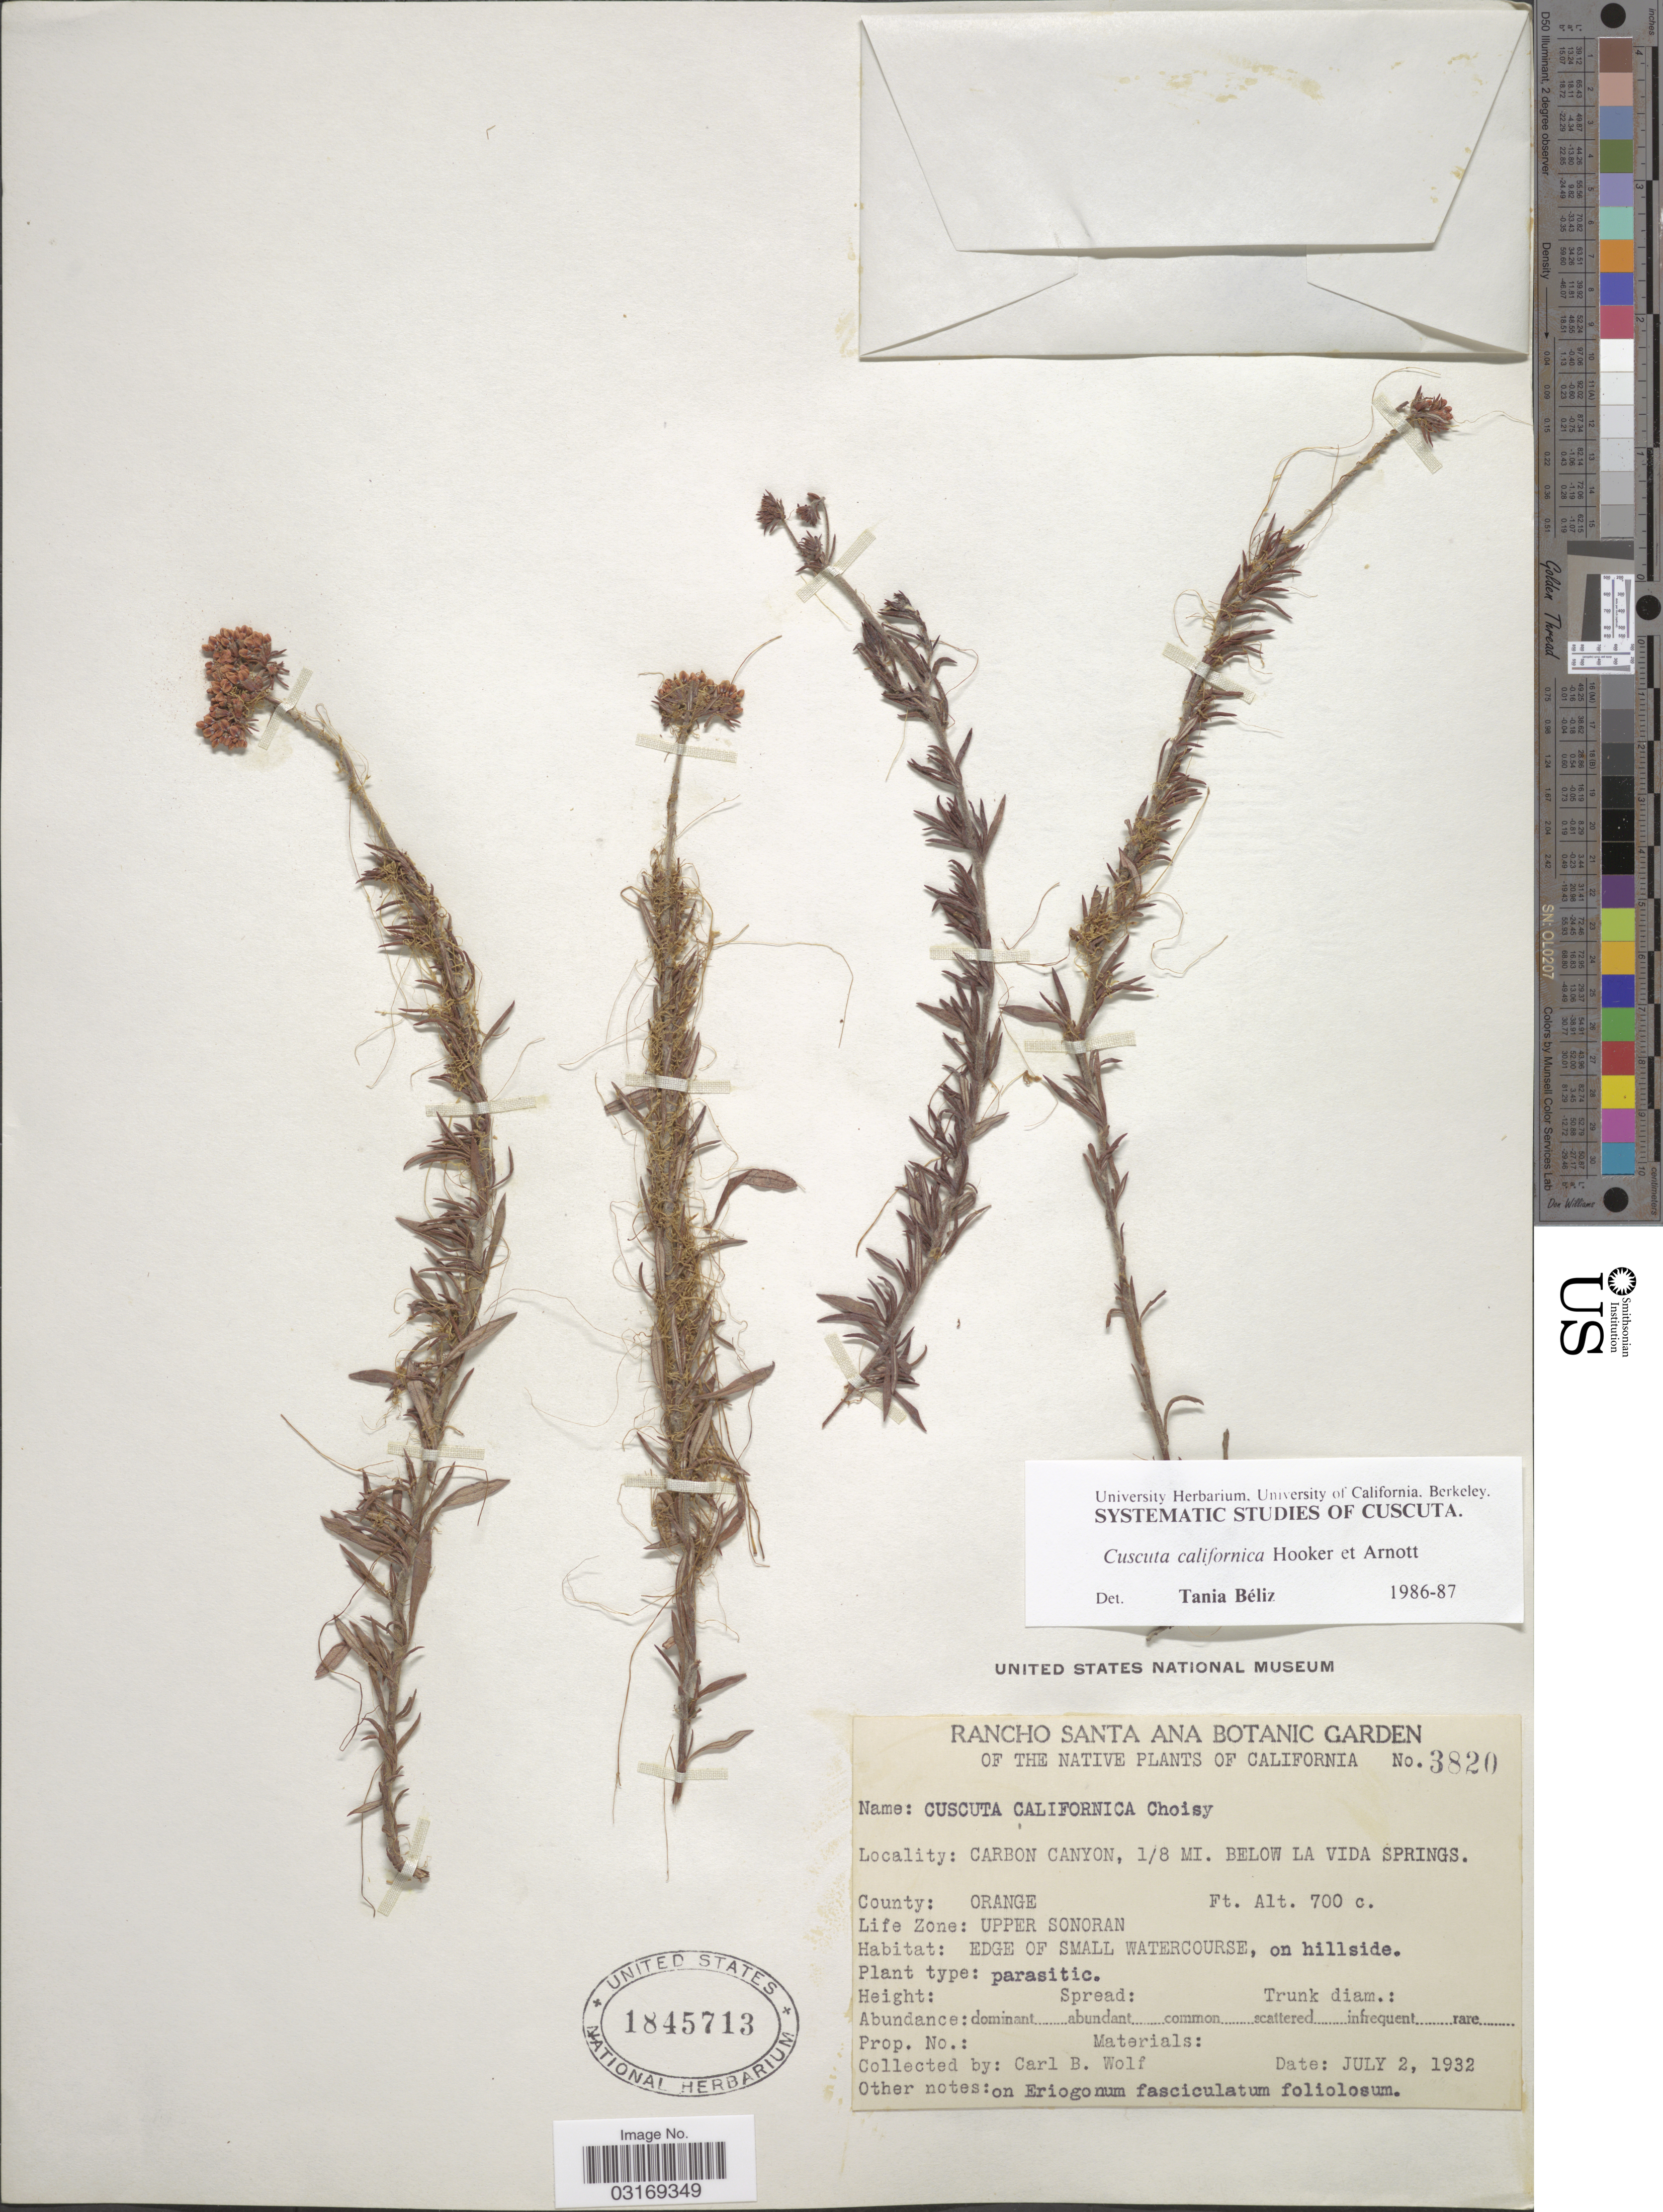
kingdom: Plantae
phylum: Tracheophyta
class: Magnoliopsida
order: Solanales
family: Convolvulaceae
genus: Cuscuta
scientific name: Cuscuta californica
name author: Hook. & Arn.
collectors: C. B. Wolf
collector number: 3820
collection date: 1932-07-02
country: United States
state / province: California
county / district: Orange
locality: Carbon Canyon, 1/8 Mi. below La Vida Springs. County: Orange. Life Zone: Upper Sonoran.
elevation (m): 213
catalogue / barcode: US 1845713